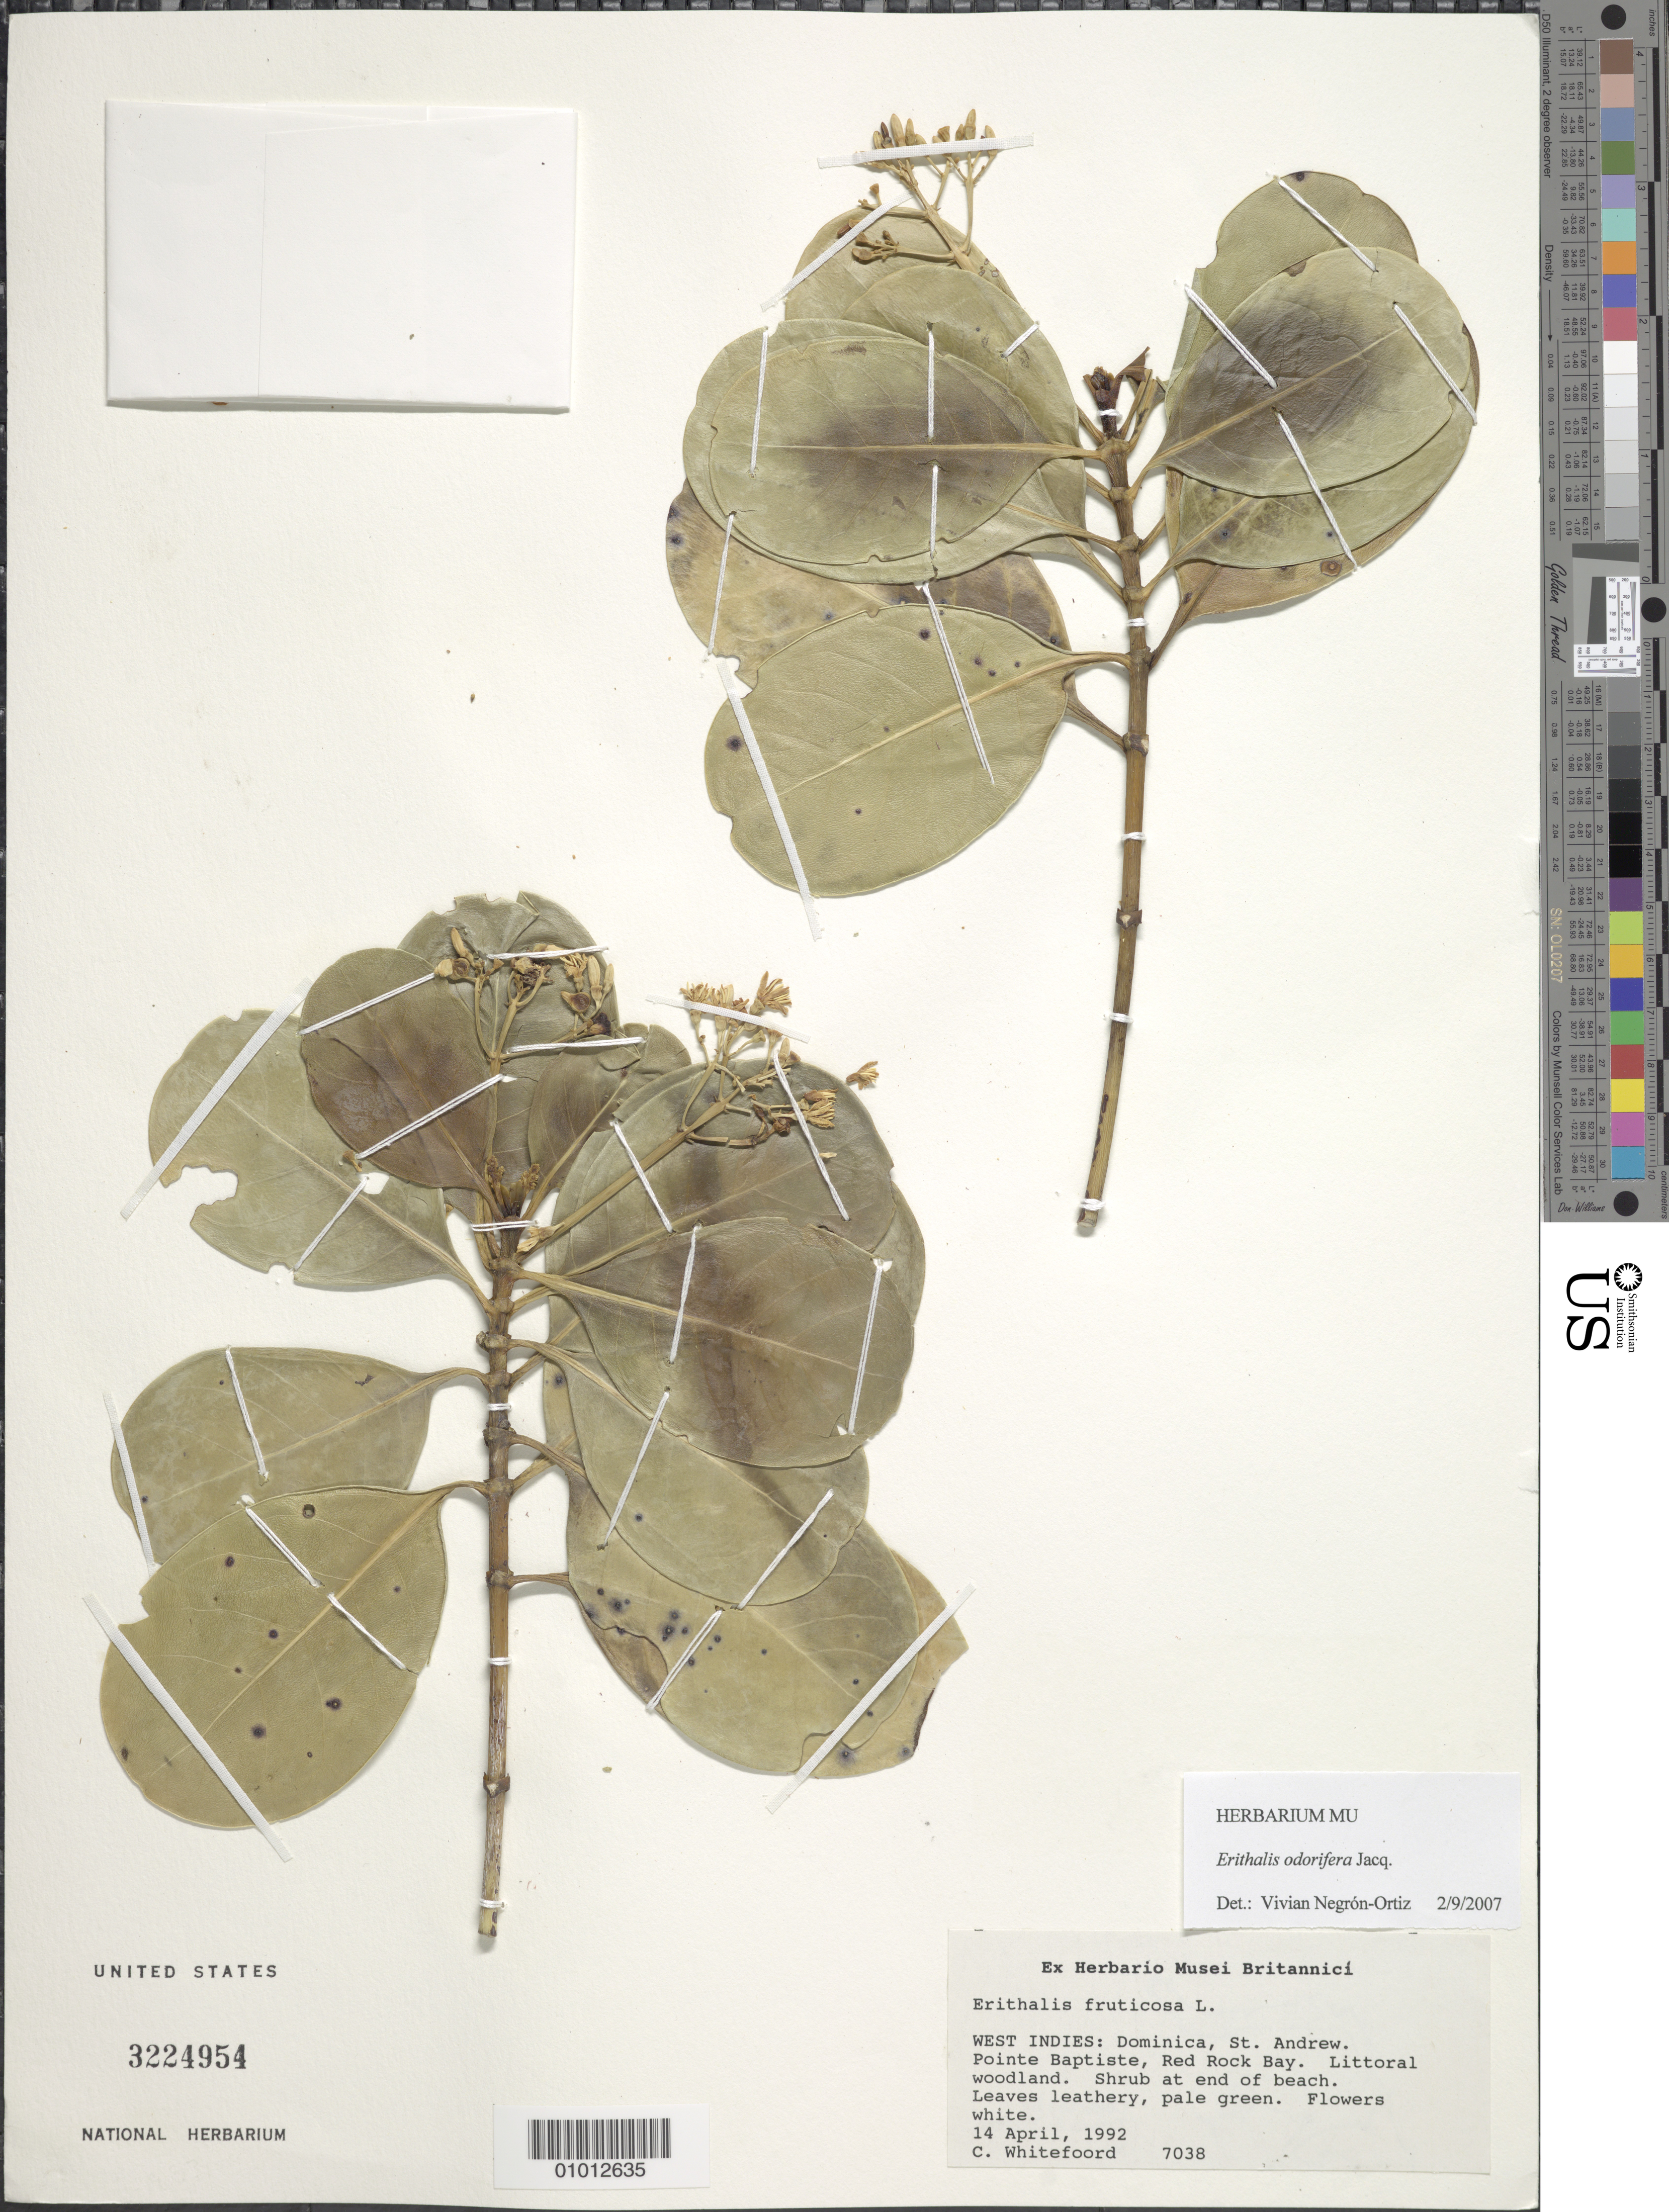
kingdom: Plantae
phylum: Tracheophyta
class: Magnoliopsida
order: Gentianales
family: Rubiaceae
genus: Erithalis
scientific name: Erithalis odorifera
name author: Jacq.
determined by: Negrón-Ortiz, V.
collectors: C. Whitefoord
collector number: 7038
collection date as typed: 14 Apr 1992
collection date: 1992-04-14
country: Dominica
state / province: St. Andrew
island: Dominica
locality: Pointe Baptiste, Red Rock Bay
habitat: Woodland; at end of beach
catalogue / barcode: US 3224954